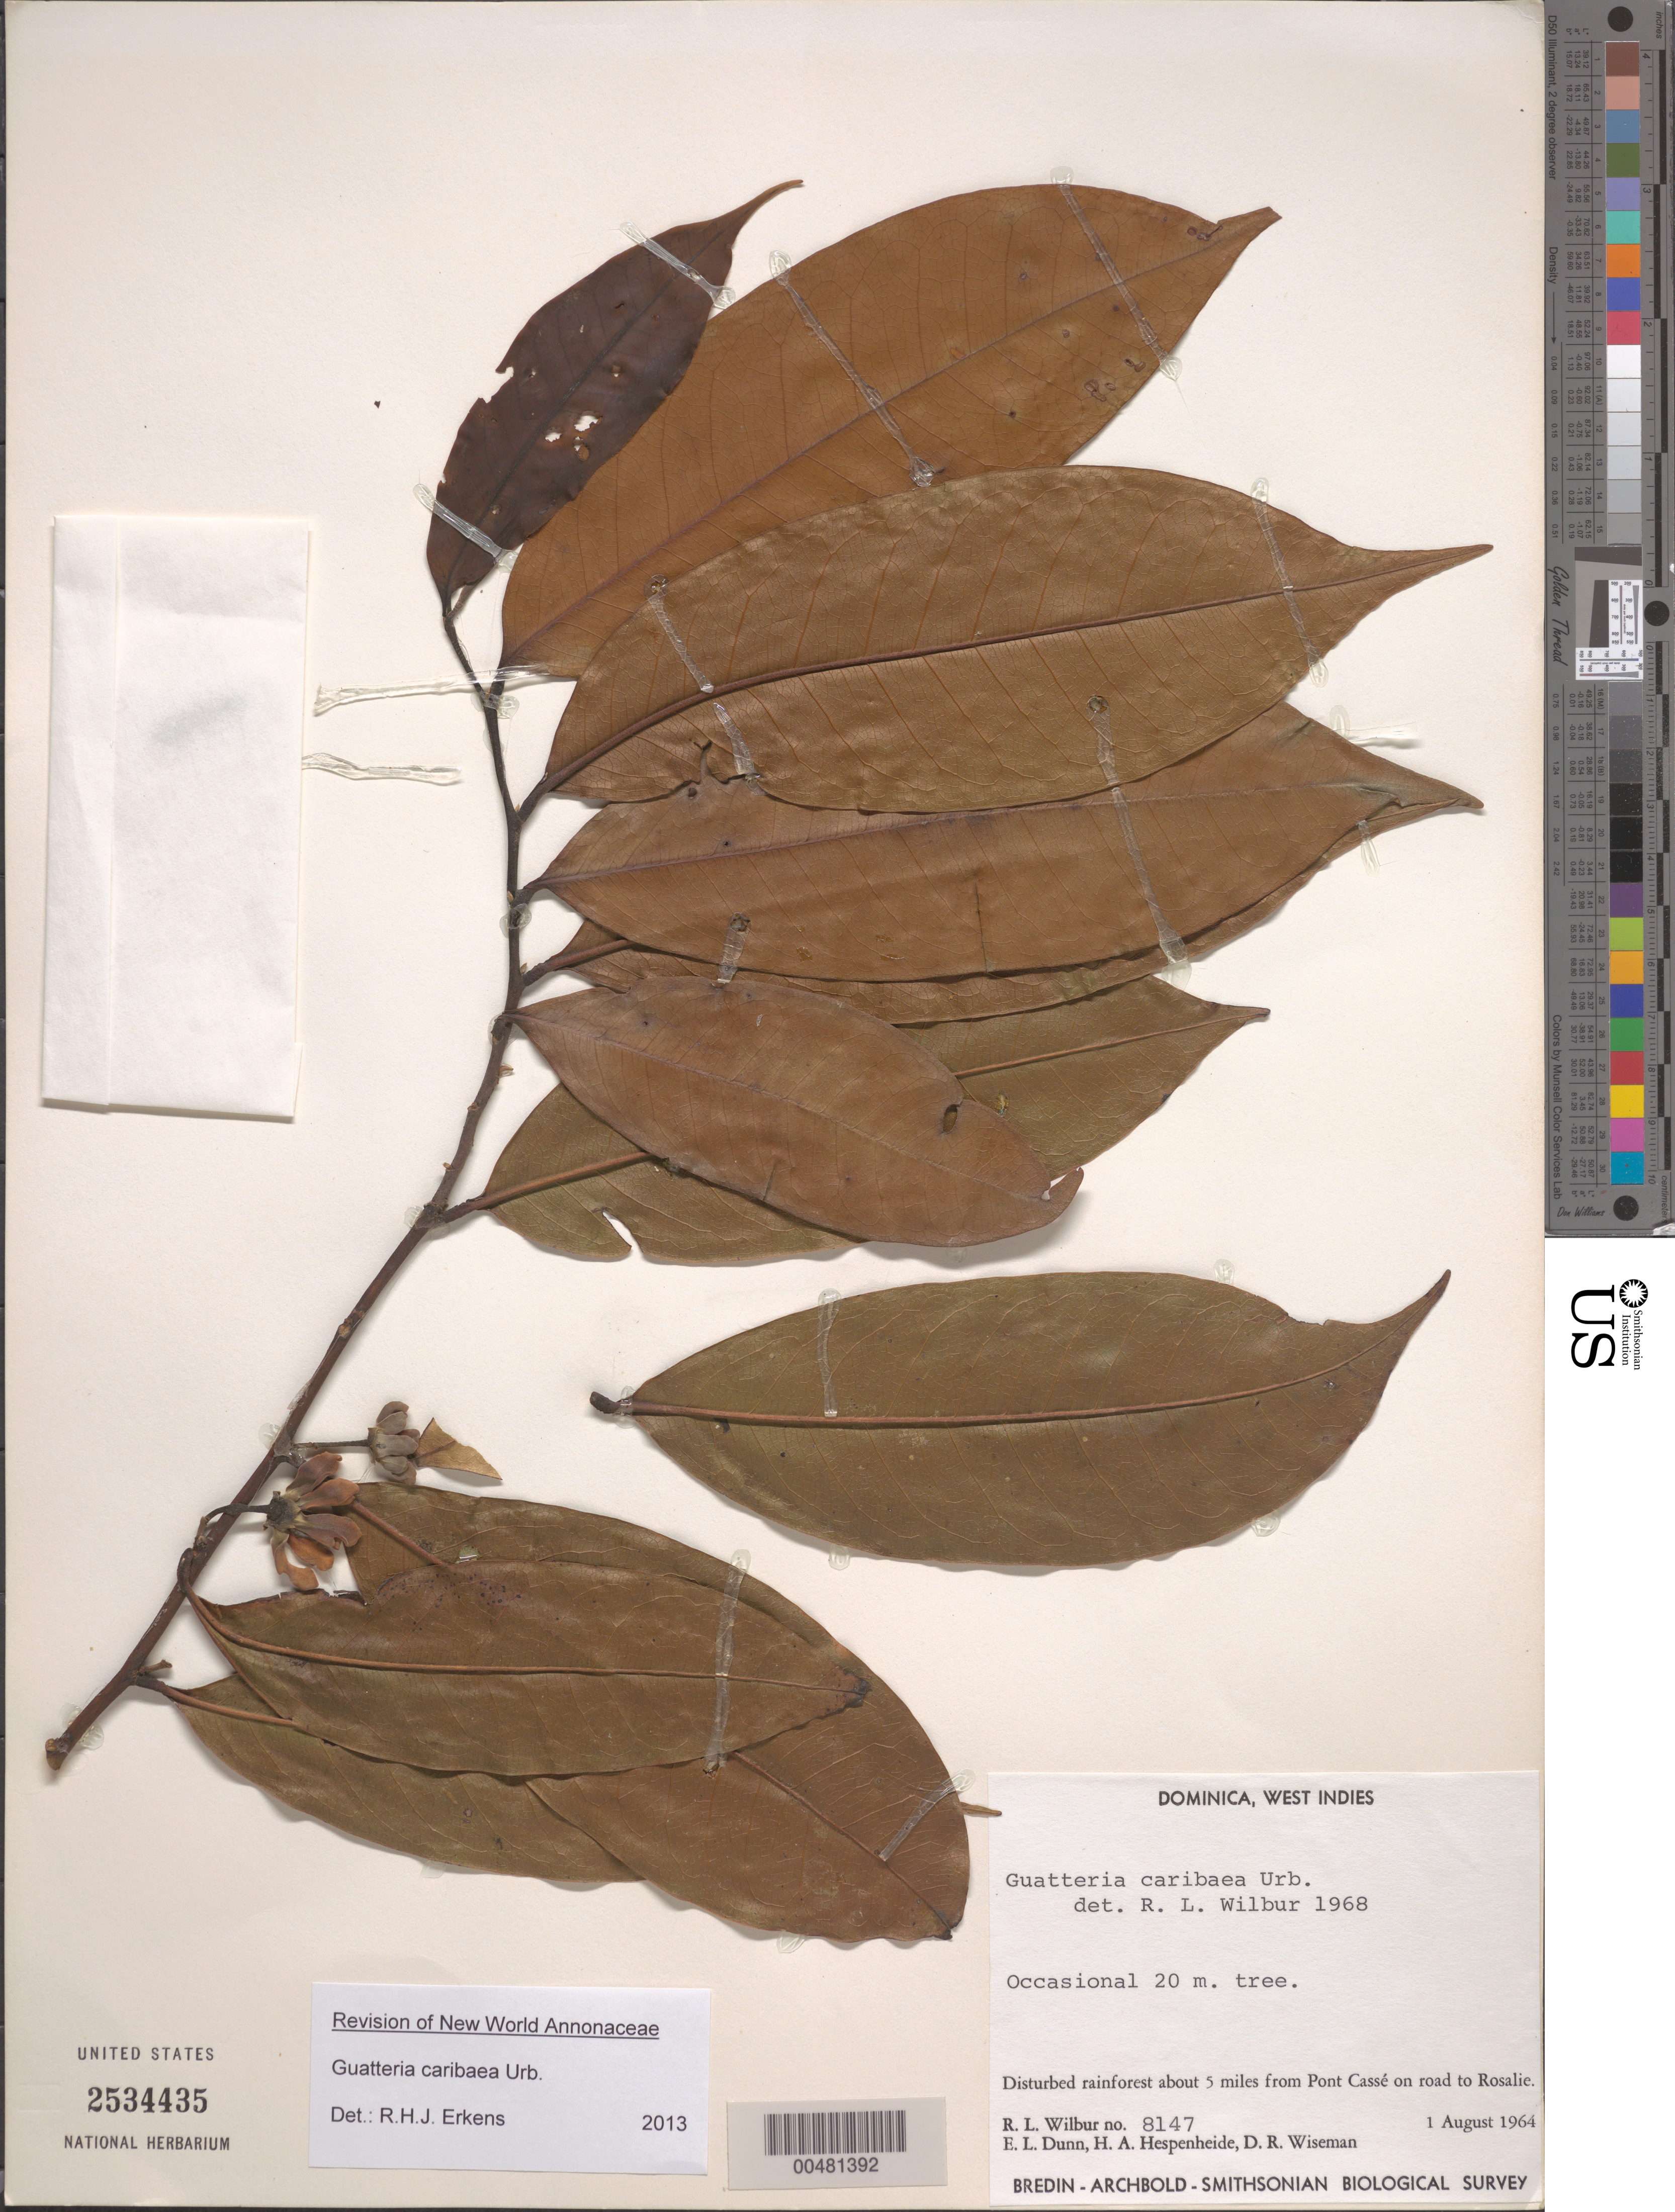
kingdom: Plantae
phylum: Tracheophyta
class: Magnoliopsida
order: Magnoliales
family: Annonaceae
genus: Guatteria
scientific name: Guatteria caribaea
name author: Urb.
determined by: Erkens, R. H. J.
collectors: R. L. Wilbur, E. Dunn, H. A. Hespenheide & D. R. Wiseman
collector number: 8147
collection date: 1964-08-01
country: Dominica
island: Dominica I.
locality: Pont Cassé. About 5 miles from Pont Cassé on road to Rosalie.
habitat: Disturbed rainforest.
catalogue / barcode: US 2534435